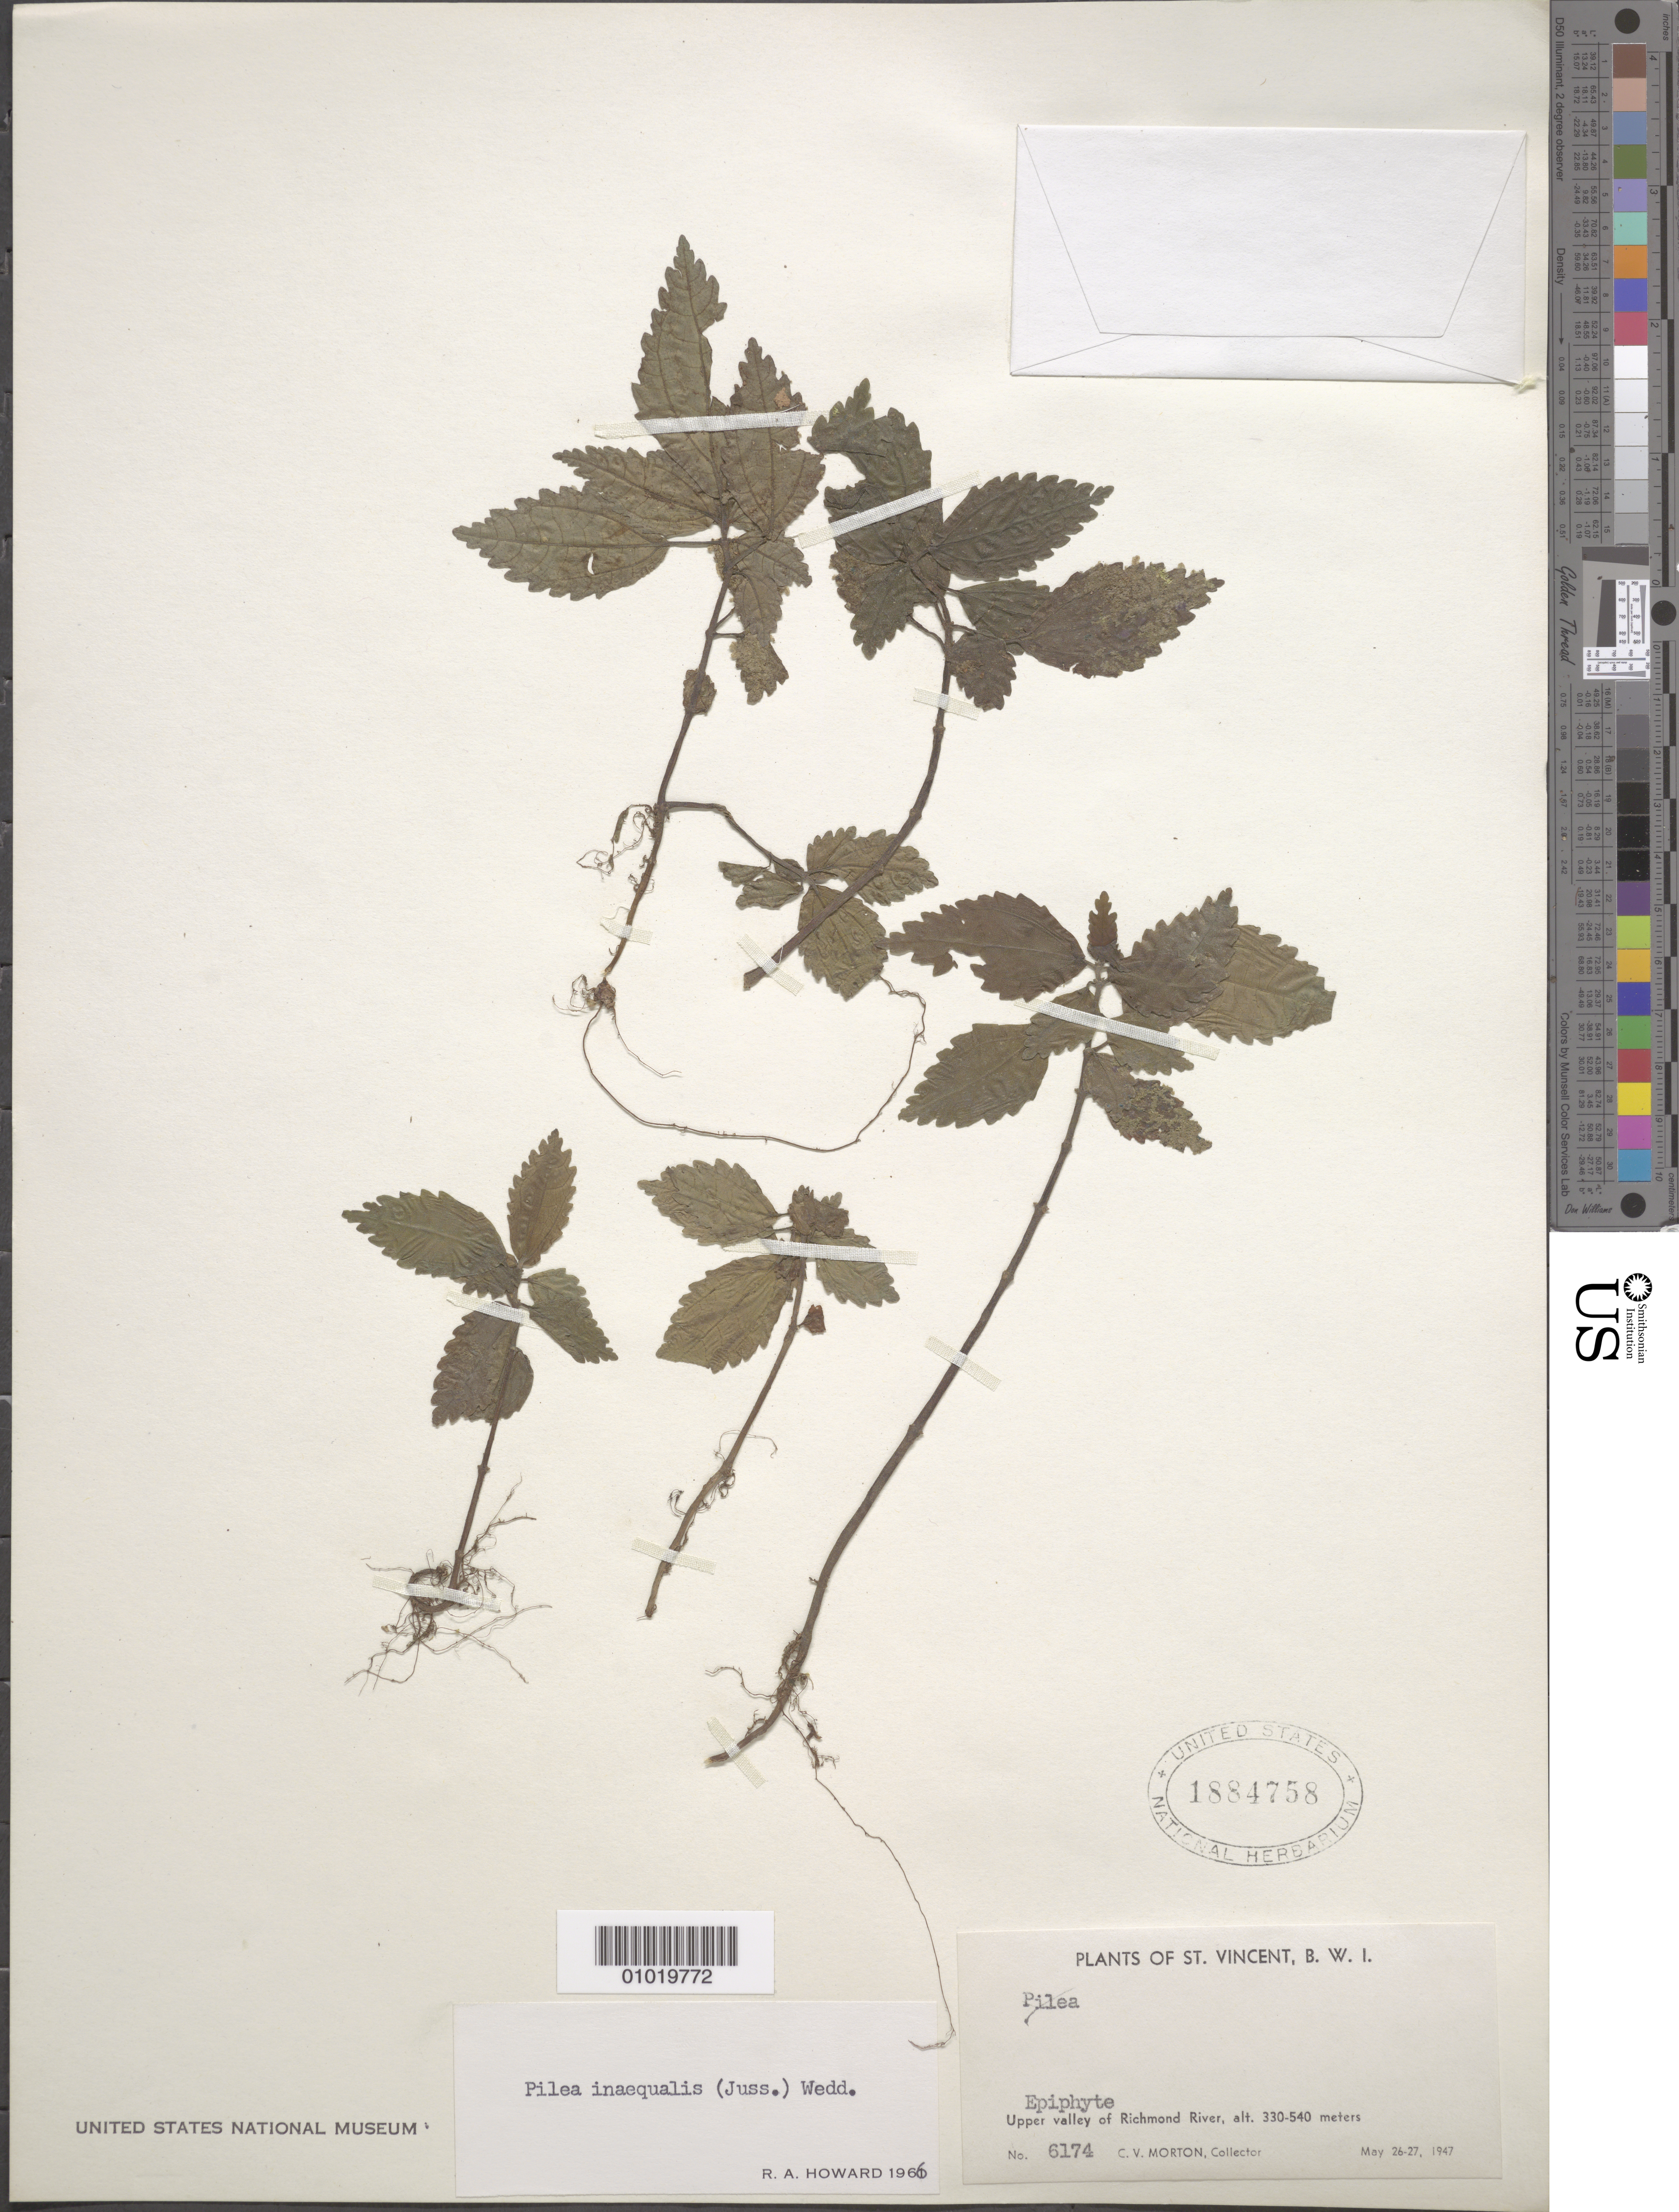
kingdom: Plantae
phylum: Tracheophyta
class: Magnoliopsida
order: Rosales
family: Urticaceae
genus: Pilea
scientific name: Pilea inaequalis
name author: (Juss. ex Poir.) Wedd.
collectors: C. V. Morton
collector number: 6174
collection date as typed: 26 May 1947 to 27 May 1947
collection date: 1947-05-26/1947-05-27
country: St. Vincent - Grenadines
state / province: Saint David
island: St. Vincent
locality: Upper valley of Richmond River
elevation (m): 330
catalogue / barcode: US 1884758